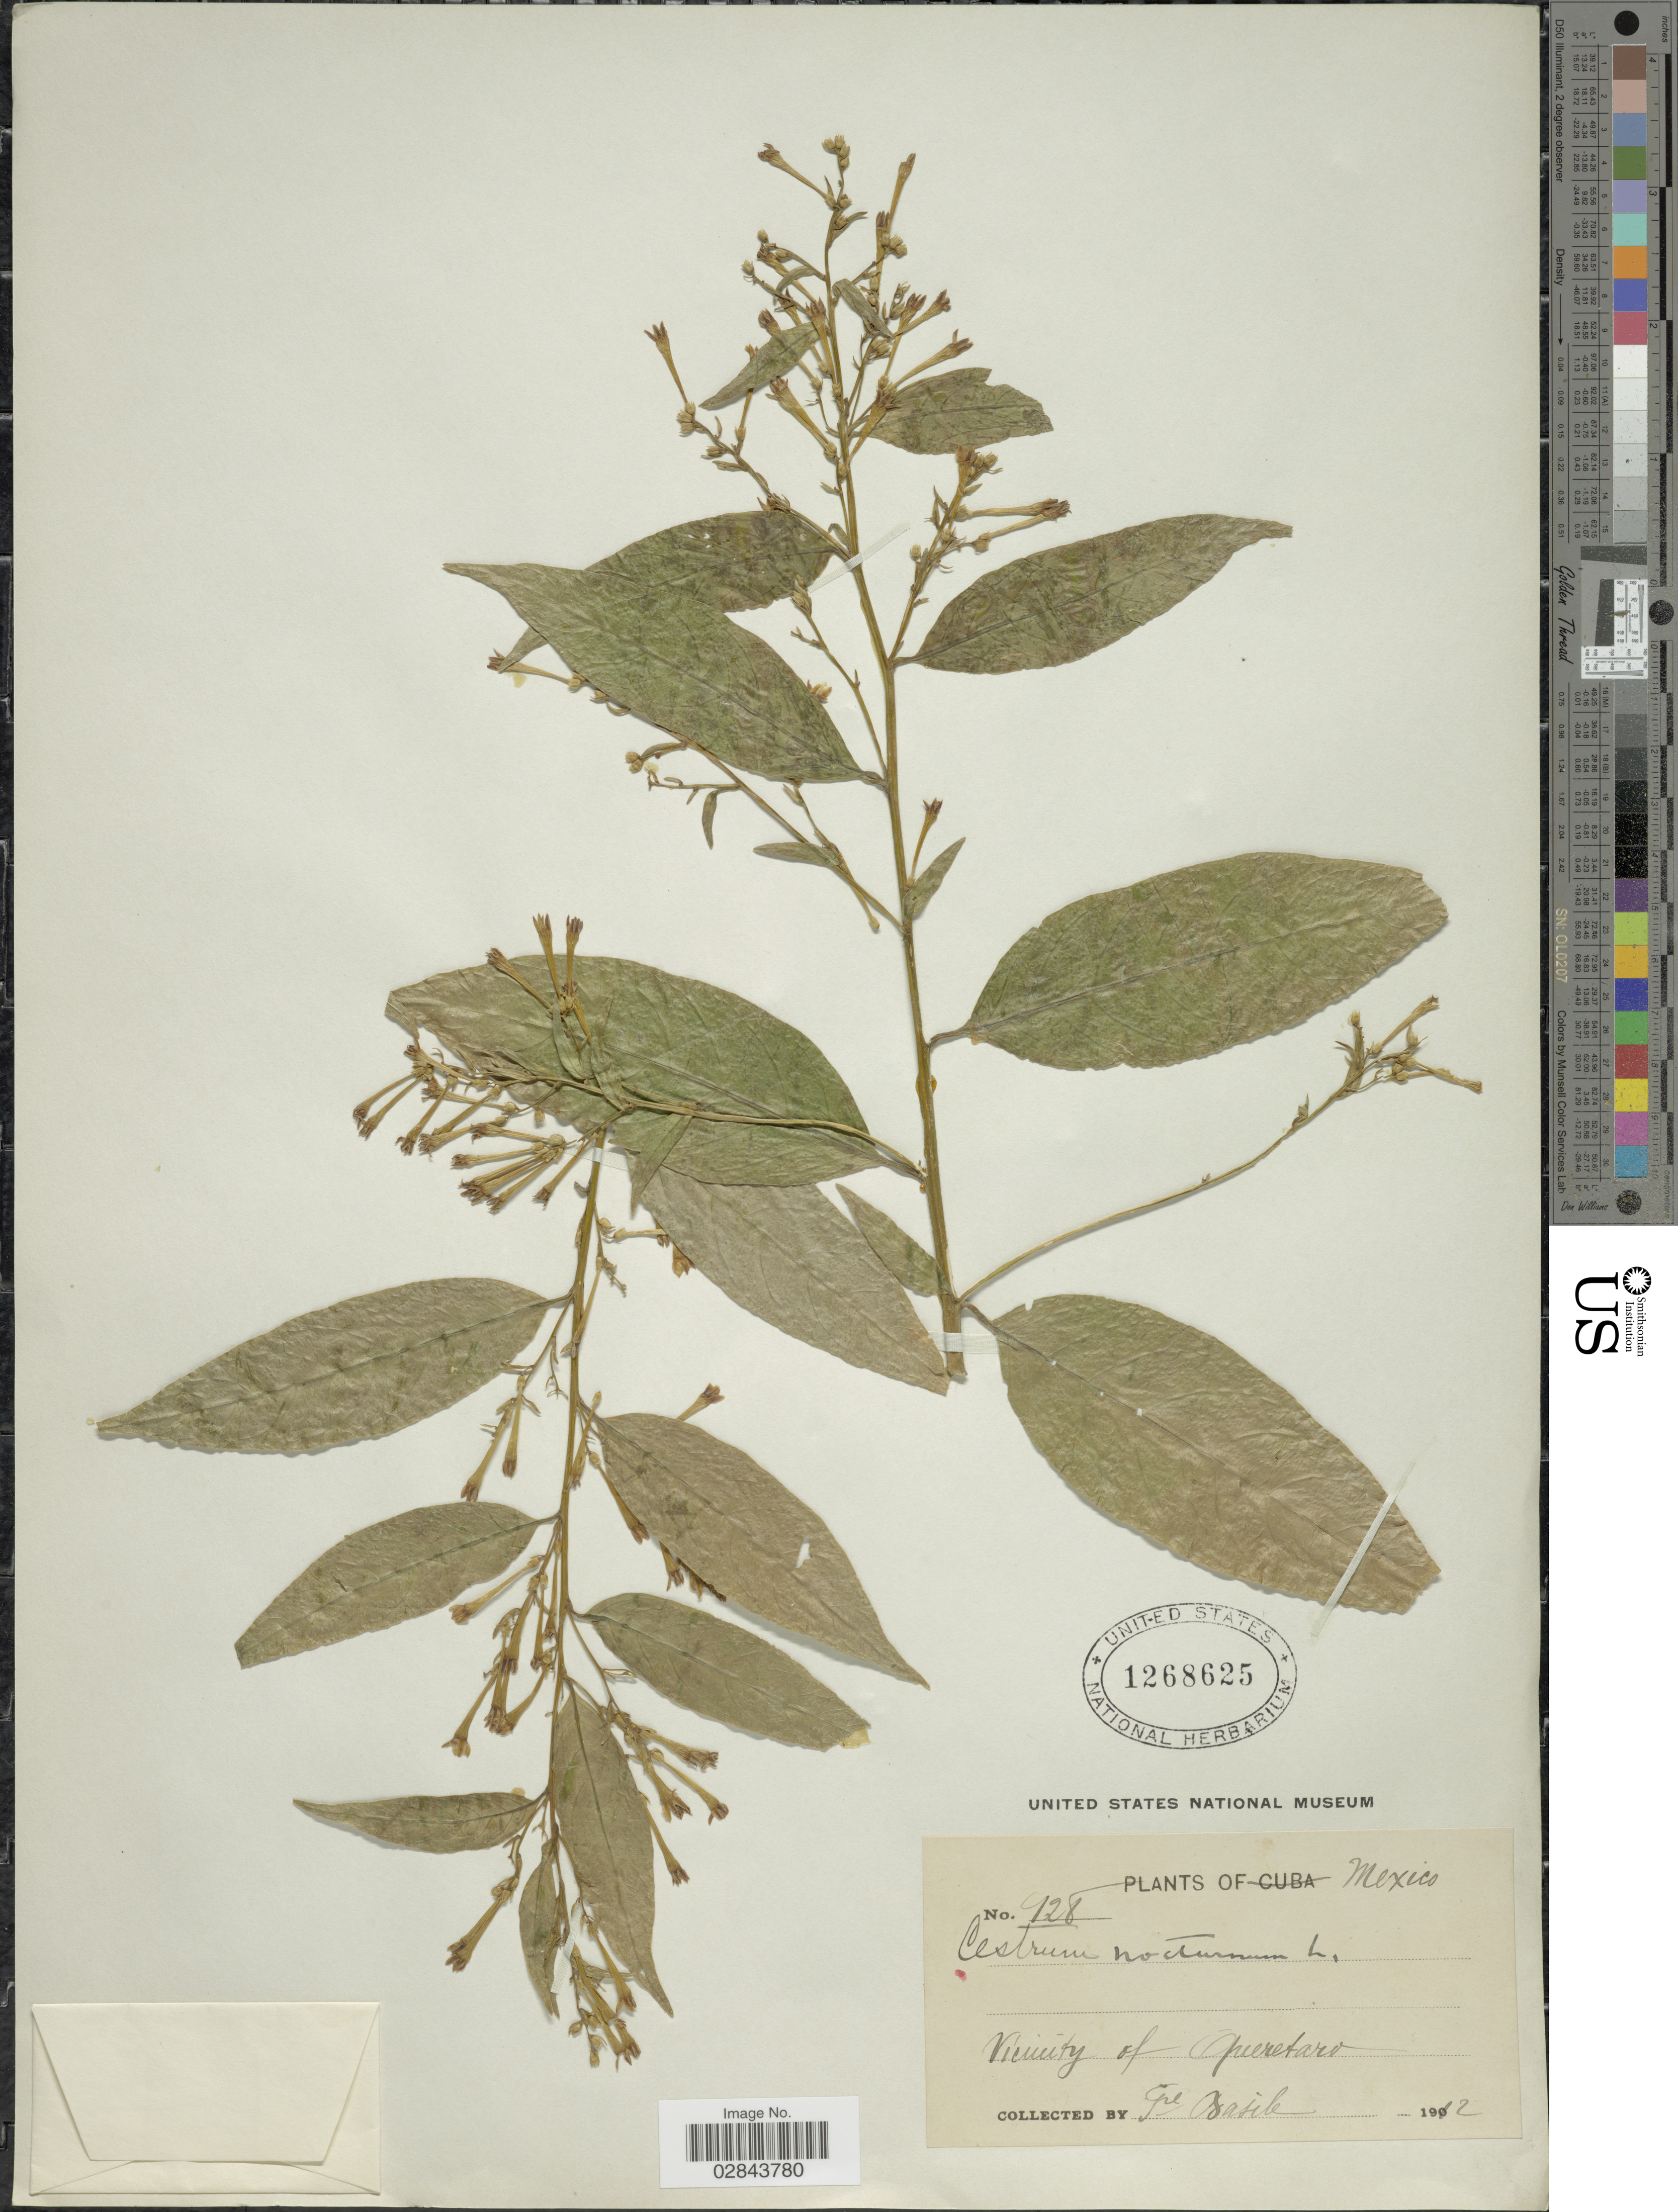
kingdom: Plantae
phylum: Tracheophyta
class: Magnoliopsida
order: Solanales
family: Solanaceae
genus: Cestrum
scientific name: Cestrum nocturnum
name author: L.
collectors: Bro. Basile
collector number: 128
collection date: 1912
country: Mexico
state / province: Querétaro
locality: Vicinity of Queretaro.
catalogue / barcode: US 1268625